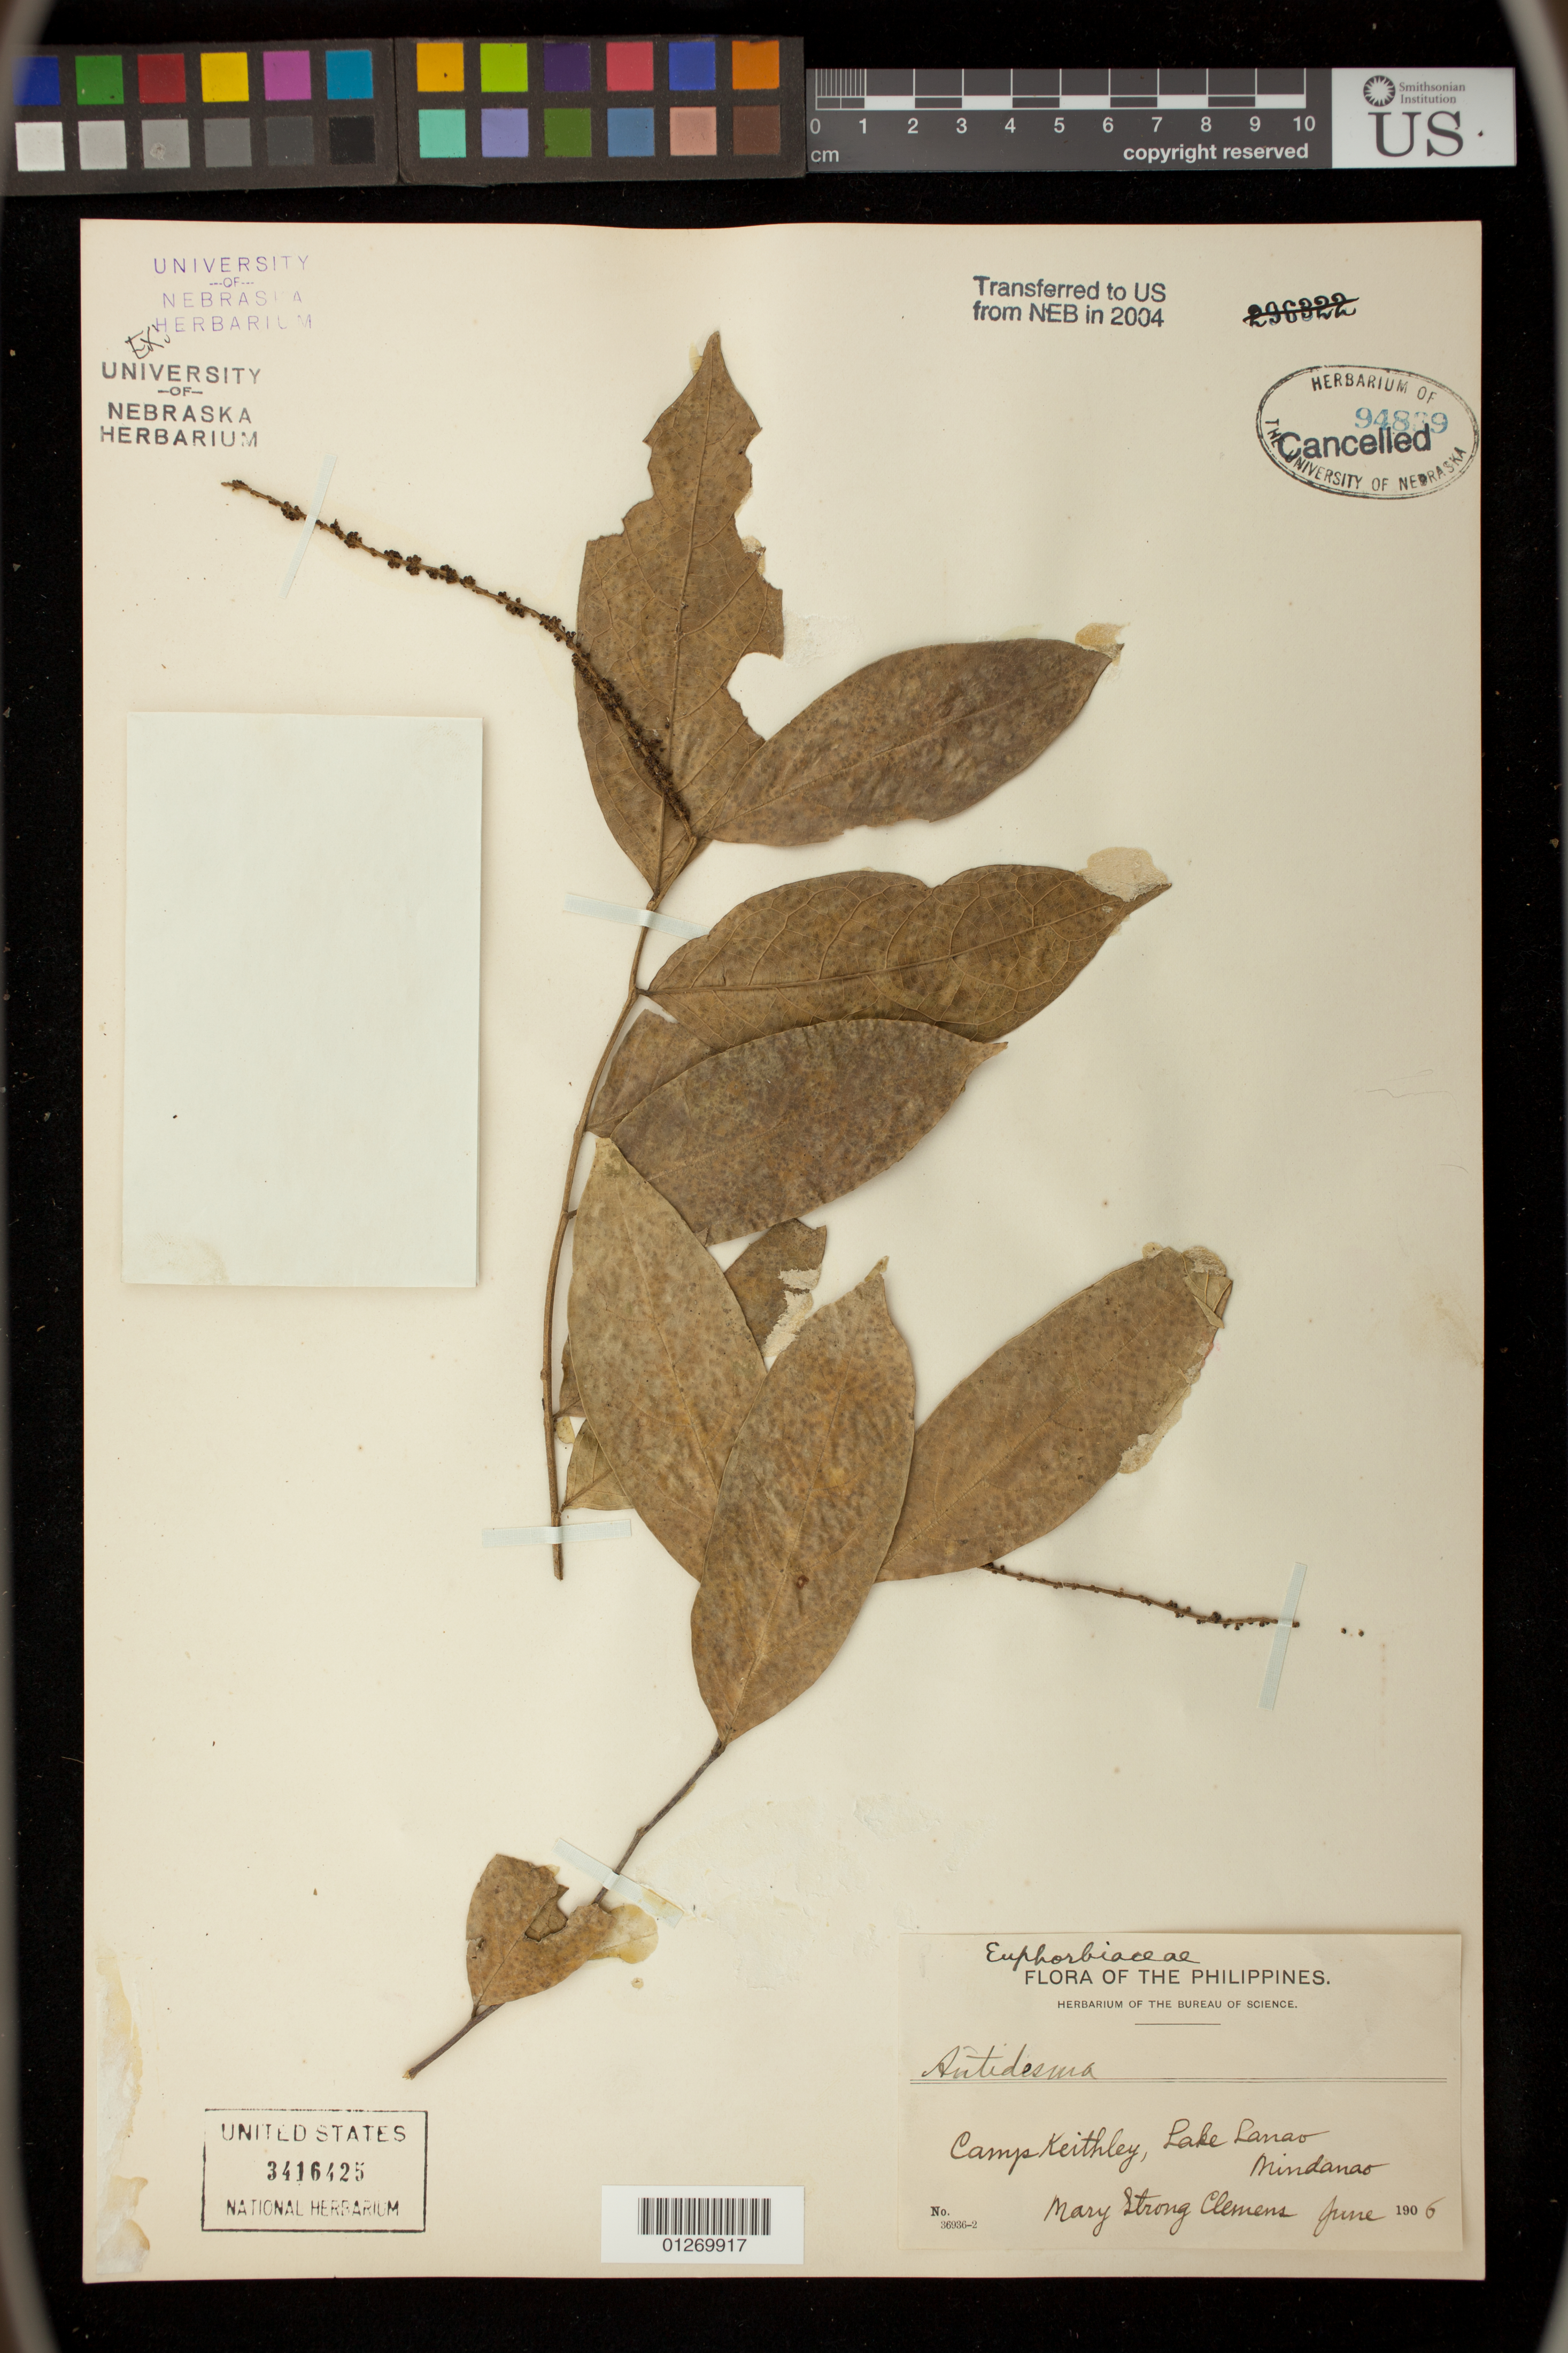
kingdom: Plantae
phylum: Tracheophyta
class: Magnoliopsida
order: Malpighiales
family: Phyllanthaceae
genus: Antidesma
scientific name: Antidesma sp.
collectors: M. S. Clemens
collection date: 1906-06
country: Philippines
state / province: Muslim Mindanao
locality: Camp Keithley, Lake Lanao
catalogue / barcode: US 3416425